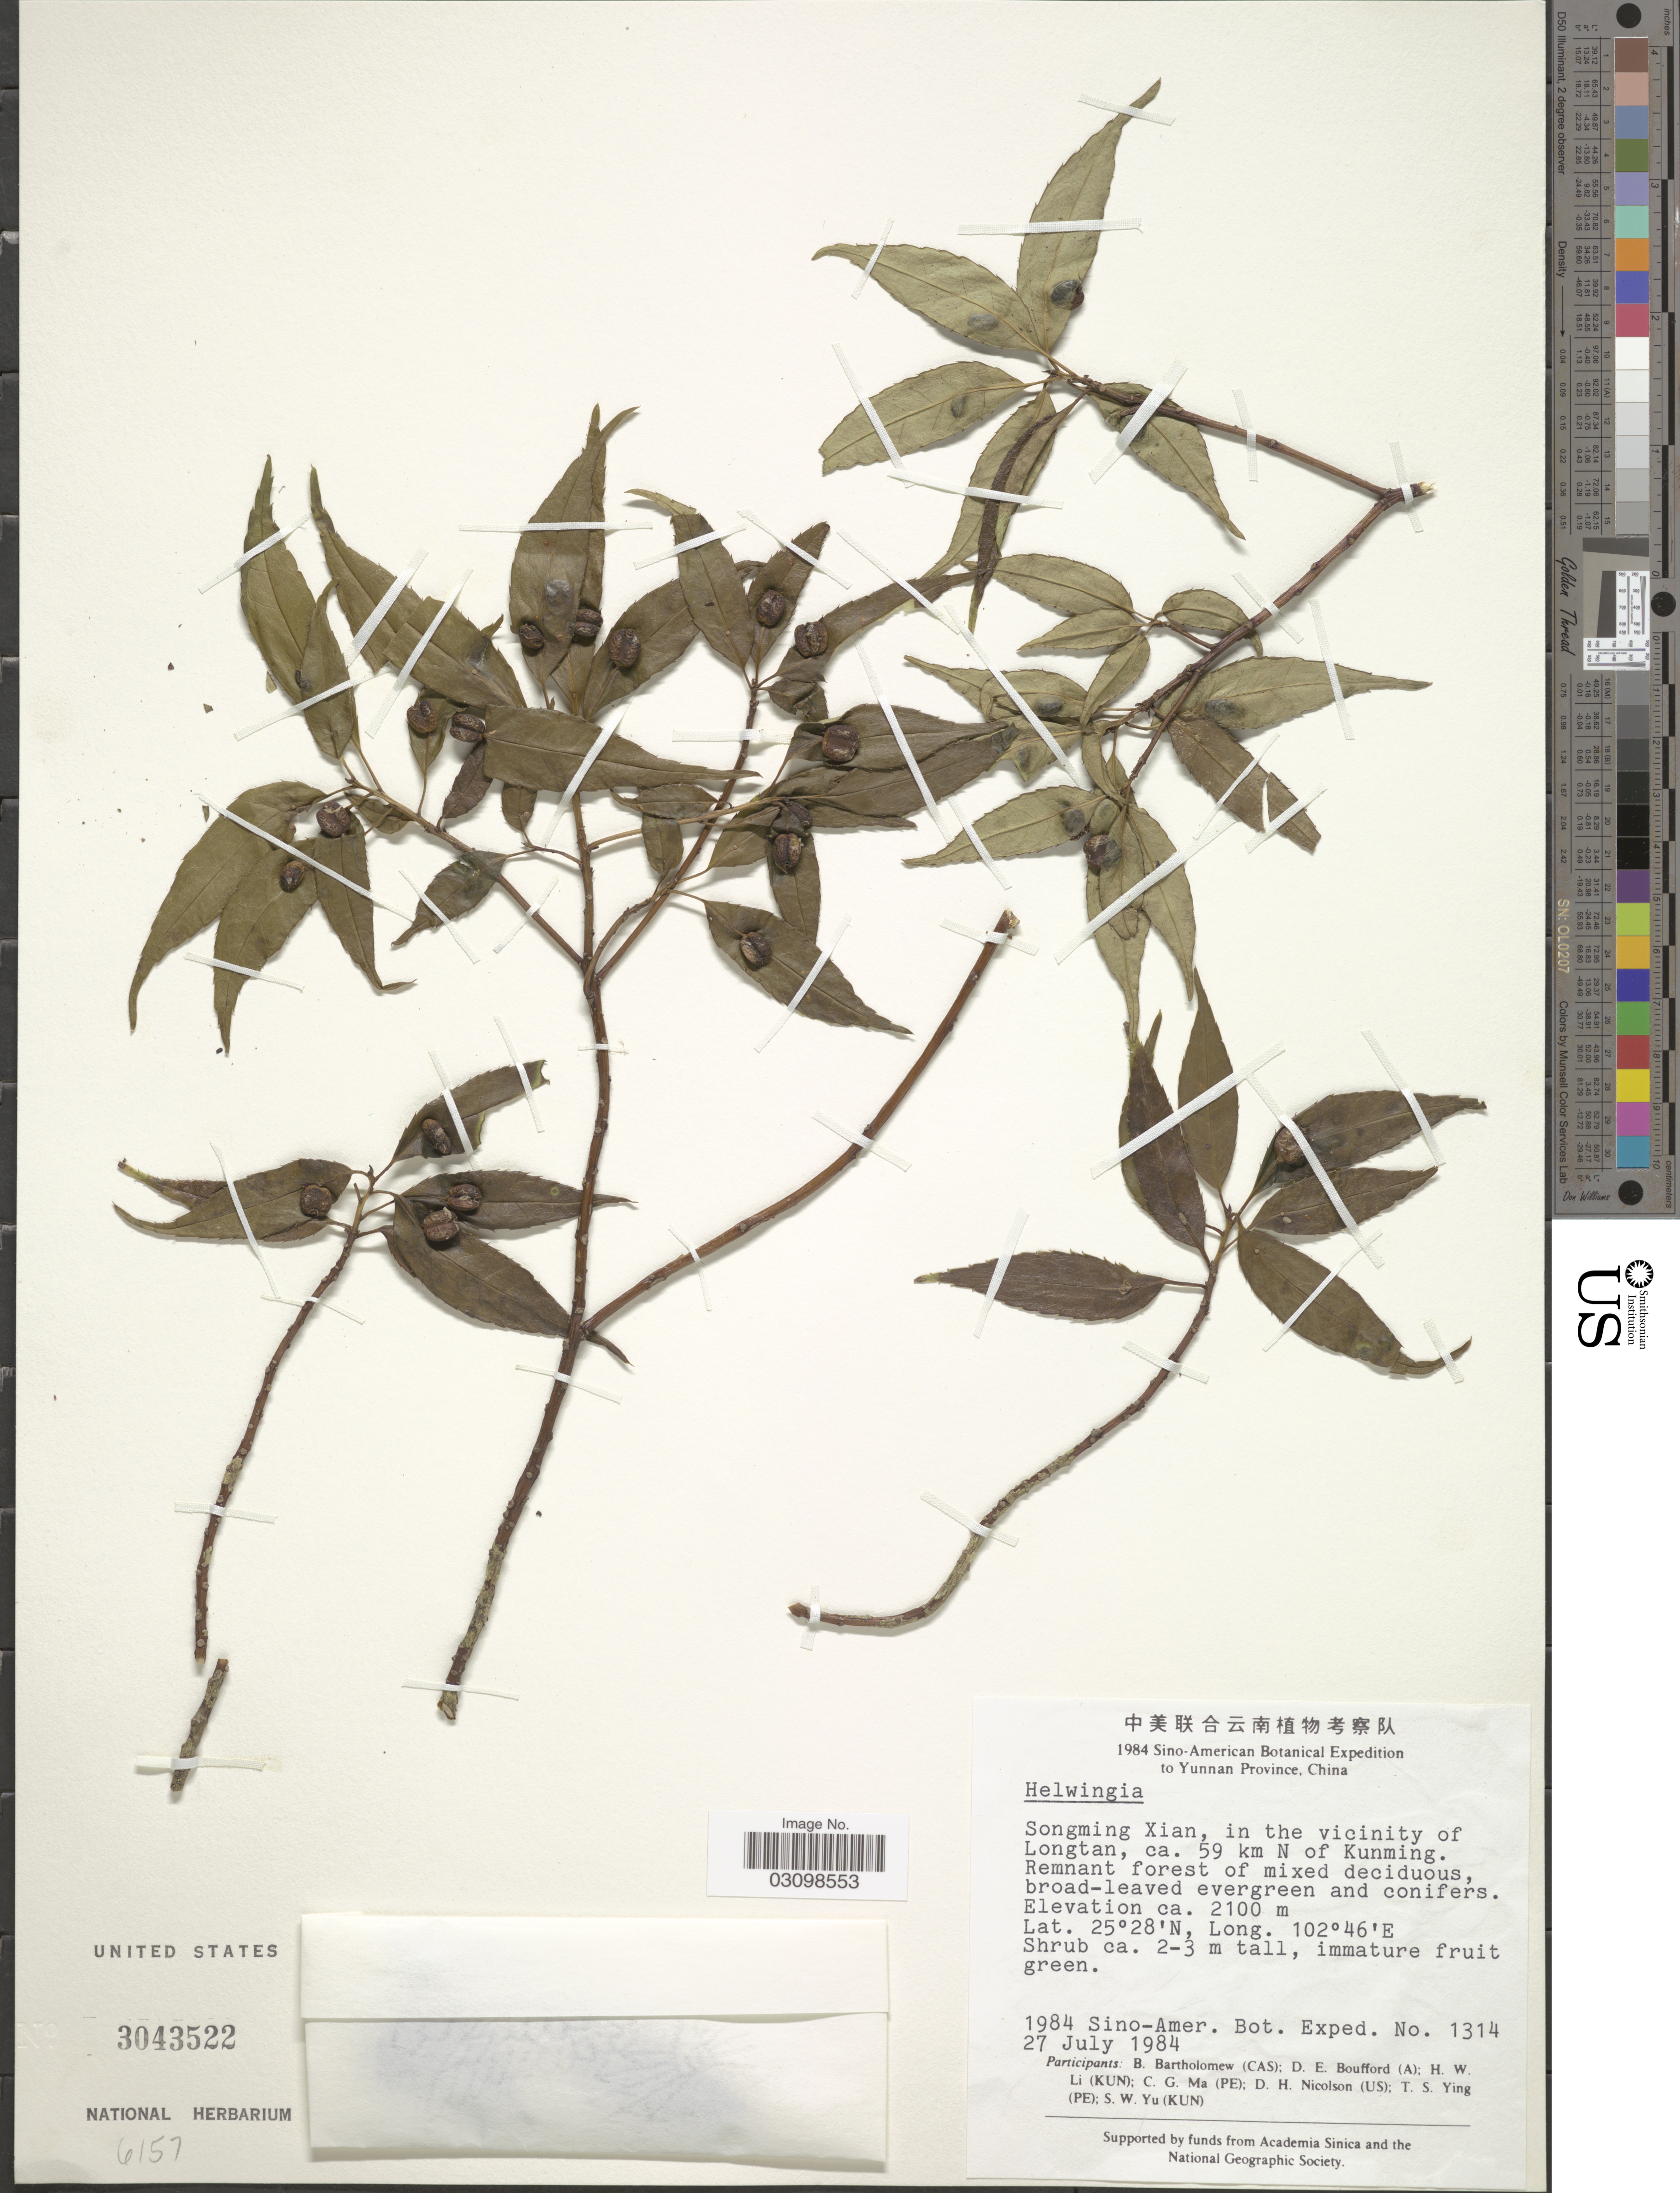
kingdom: Plantae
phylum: Tracheophyta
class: Magnoliopsida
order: Aquifoliales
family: Helwingiaceae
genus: Helwingia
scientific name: Helwingia sp.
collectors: B. Bartholomew, D. E. Boufford, H. W. Li, C. Ma & et al.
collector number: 1314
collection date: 1984-07-27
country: China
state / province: Yunnan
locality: Songming Xian, in the vicinity of Longtan, ca. 59 km N of Kunming.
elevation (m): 2100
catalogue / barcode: US 3043522